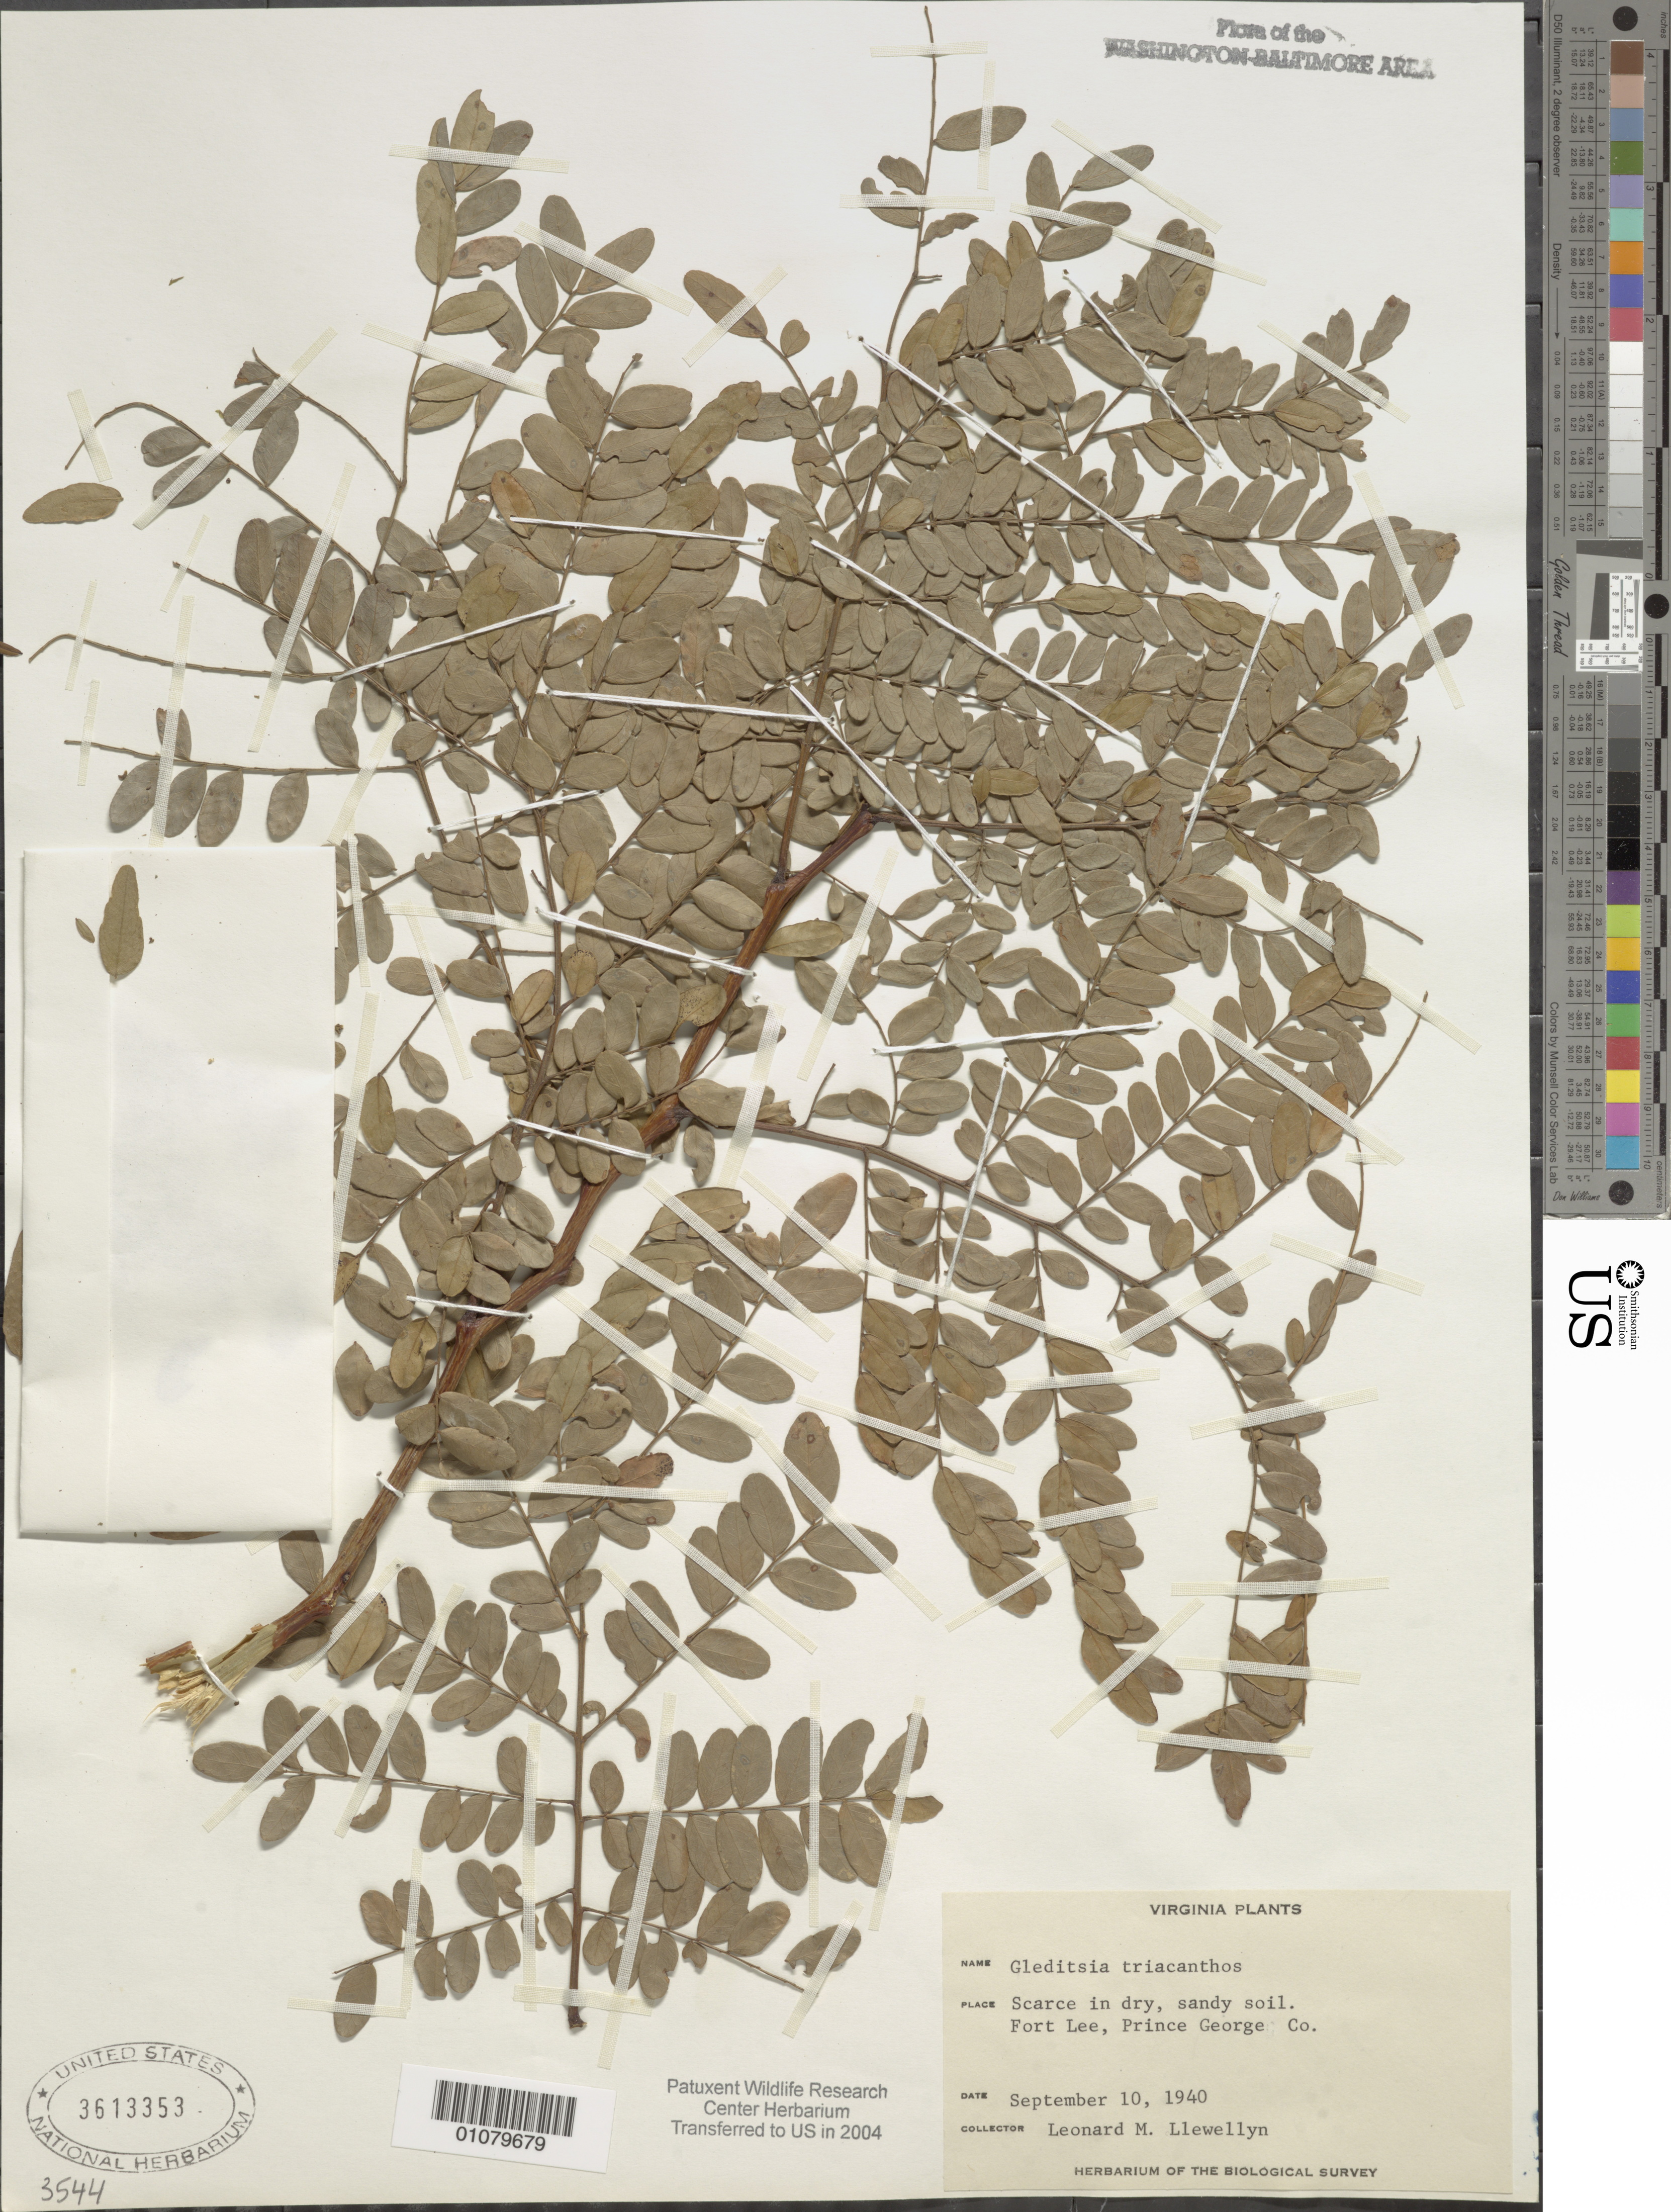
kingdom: Plantae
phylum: Tracheophyta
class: Magnoliopsida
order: Fabales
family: Fabaceae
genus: Gleditsia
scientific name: Gleditsia triacanthos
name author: L.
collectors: L. Llewellyn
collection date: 1940-09-10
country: United States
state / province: Maryland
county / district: Prince George's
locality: Fort Lee.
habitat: Scarce in sandy, dry soil.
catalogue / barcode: US 3613353